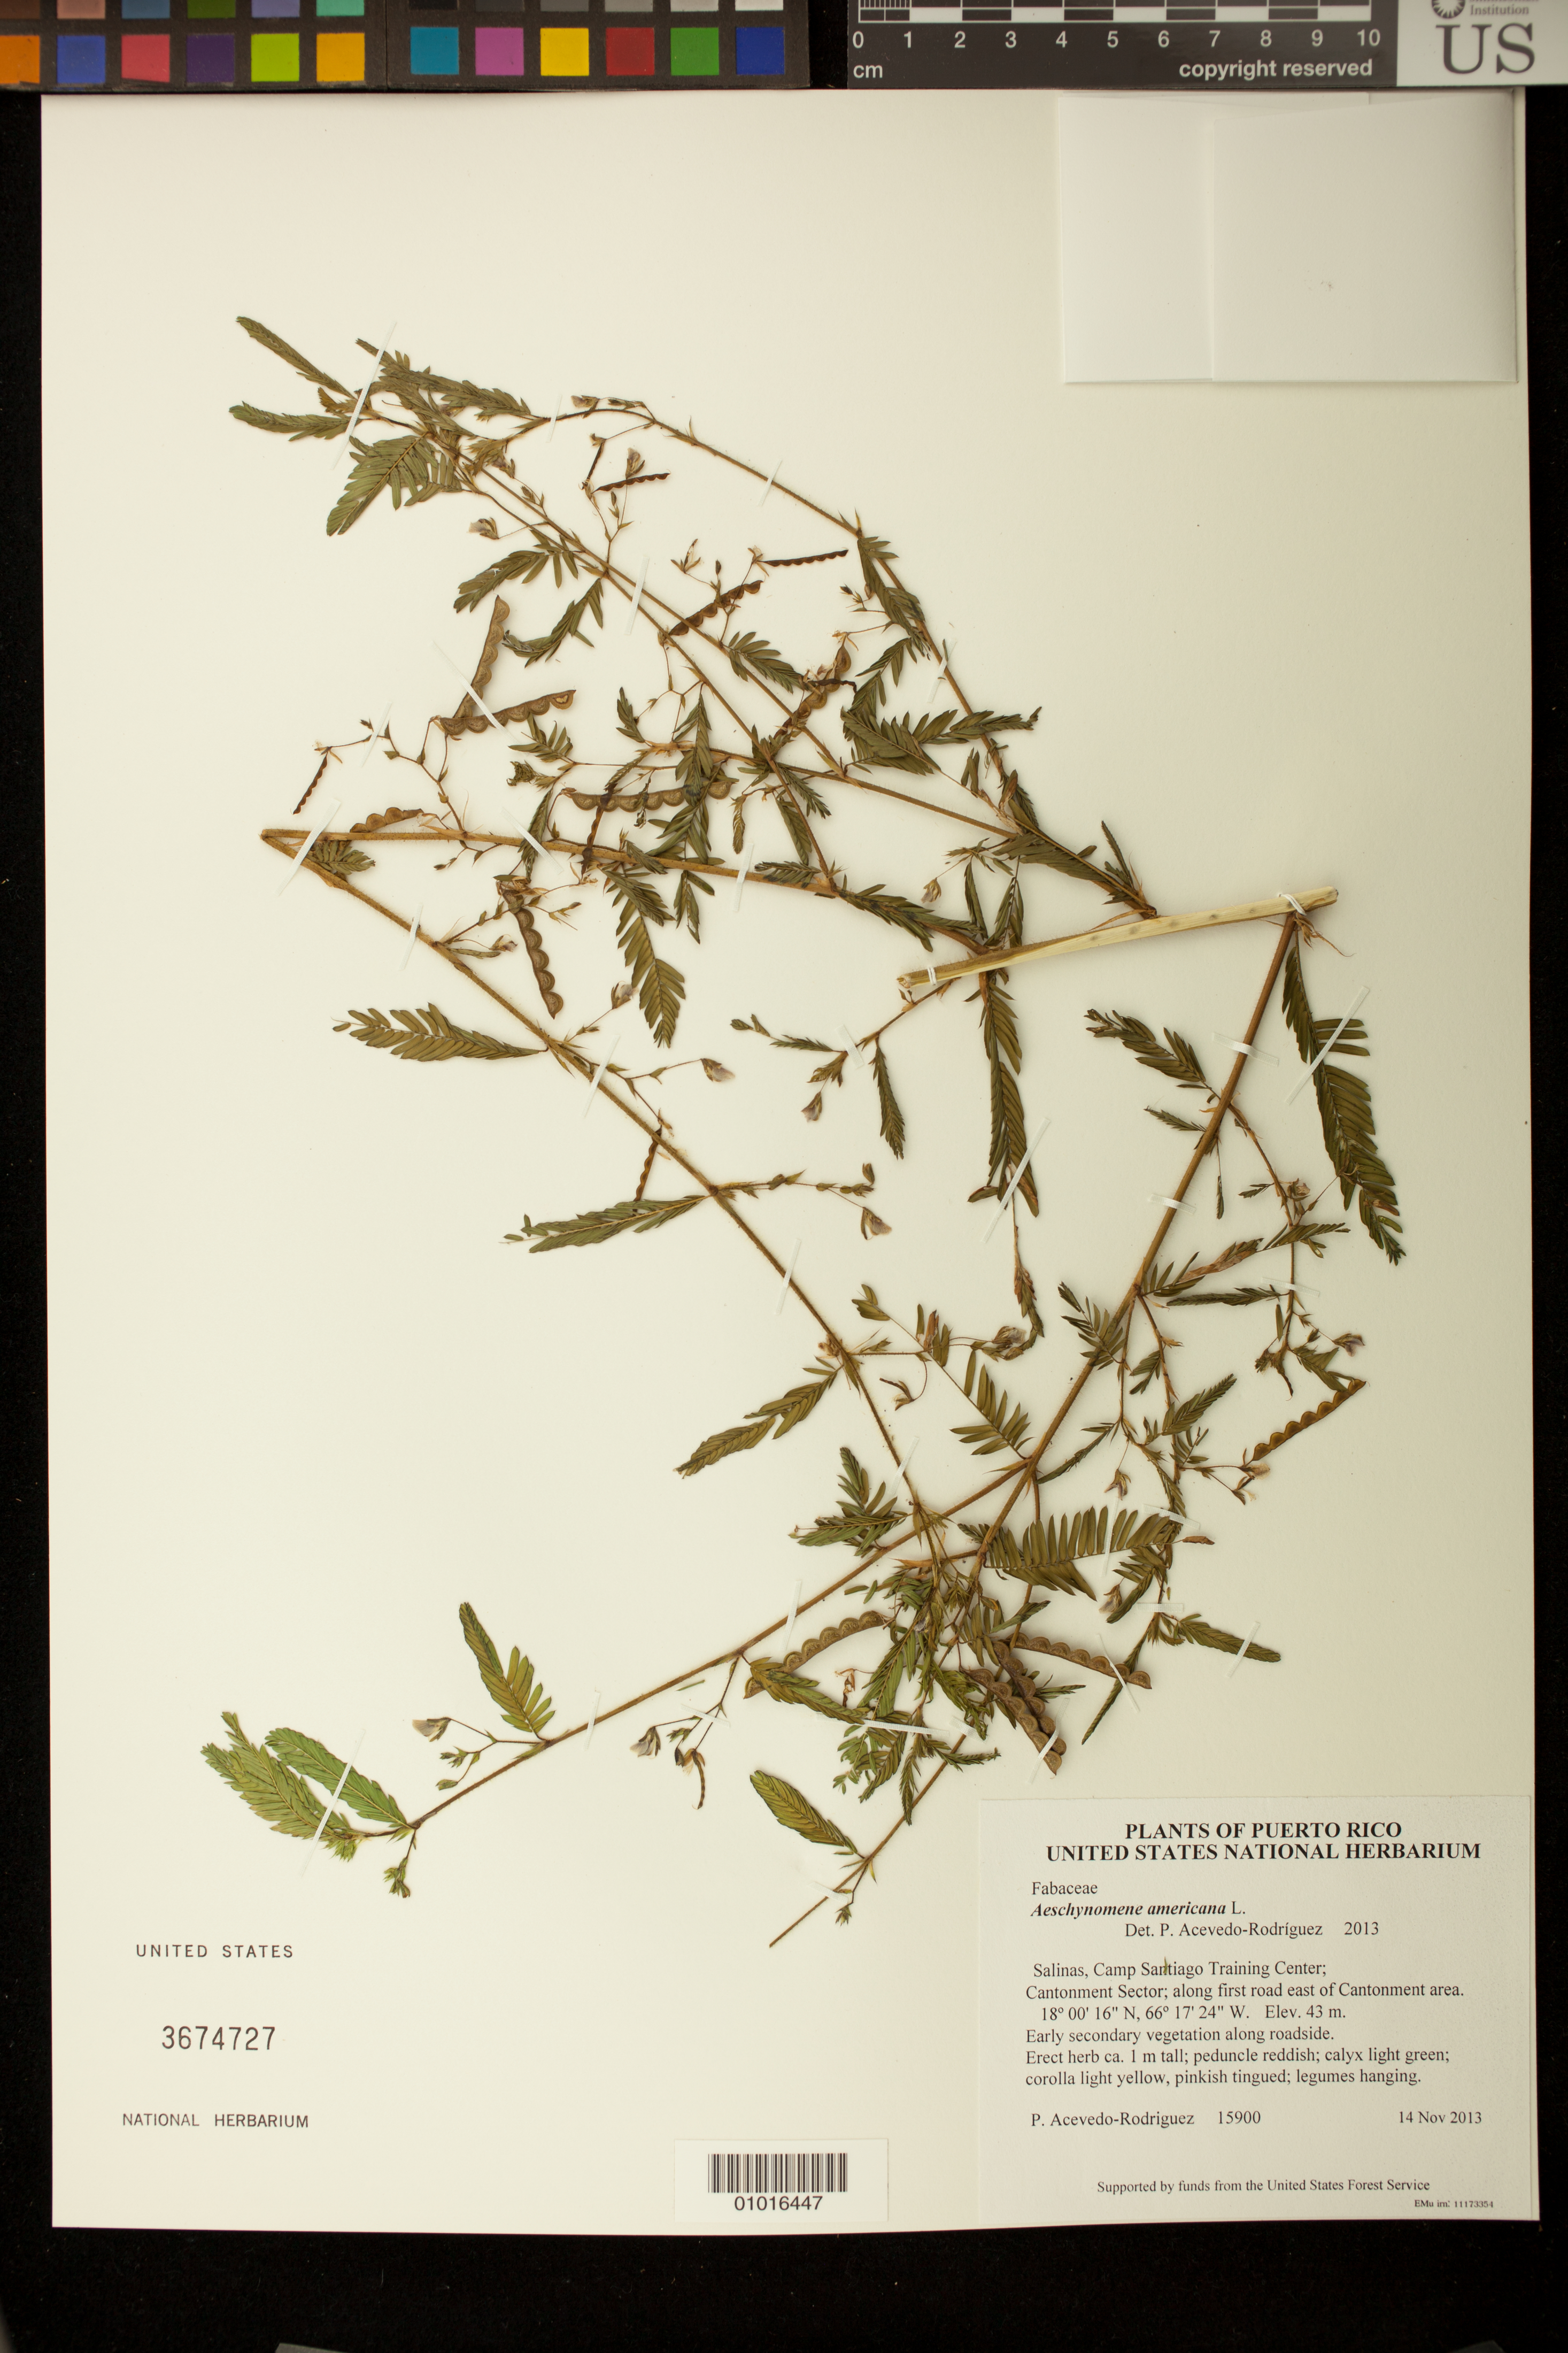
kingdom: Plantae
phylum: Tracheophyta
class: Magnoliopsida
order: Fabales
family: Fabaceae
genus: Aeschynomene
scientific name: Aeschynomene americana var. americana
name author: L.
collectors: P. Acevedo-Rodr.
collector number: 15900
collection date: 2013-11-14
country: Puerto Rico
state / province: Salinas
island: Puerto Rico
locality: Camp Santiago Training Center; Cantonment Sector; along first road east of Cantonment area.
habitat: Early secondary vegetation along roadside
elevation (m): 43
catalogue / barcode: US 3674727